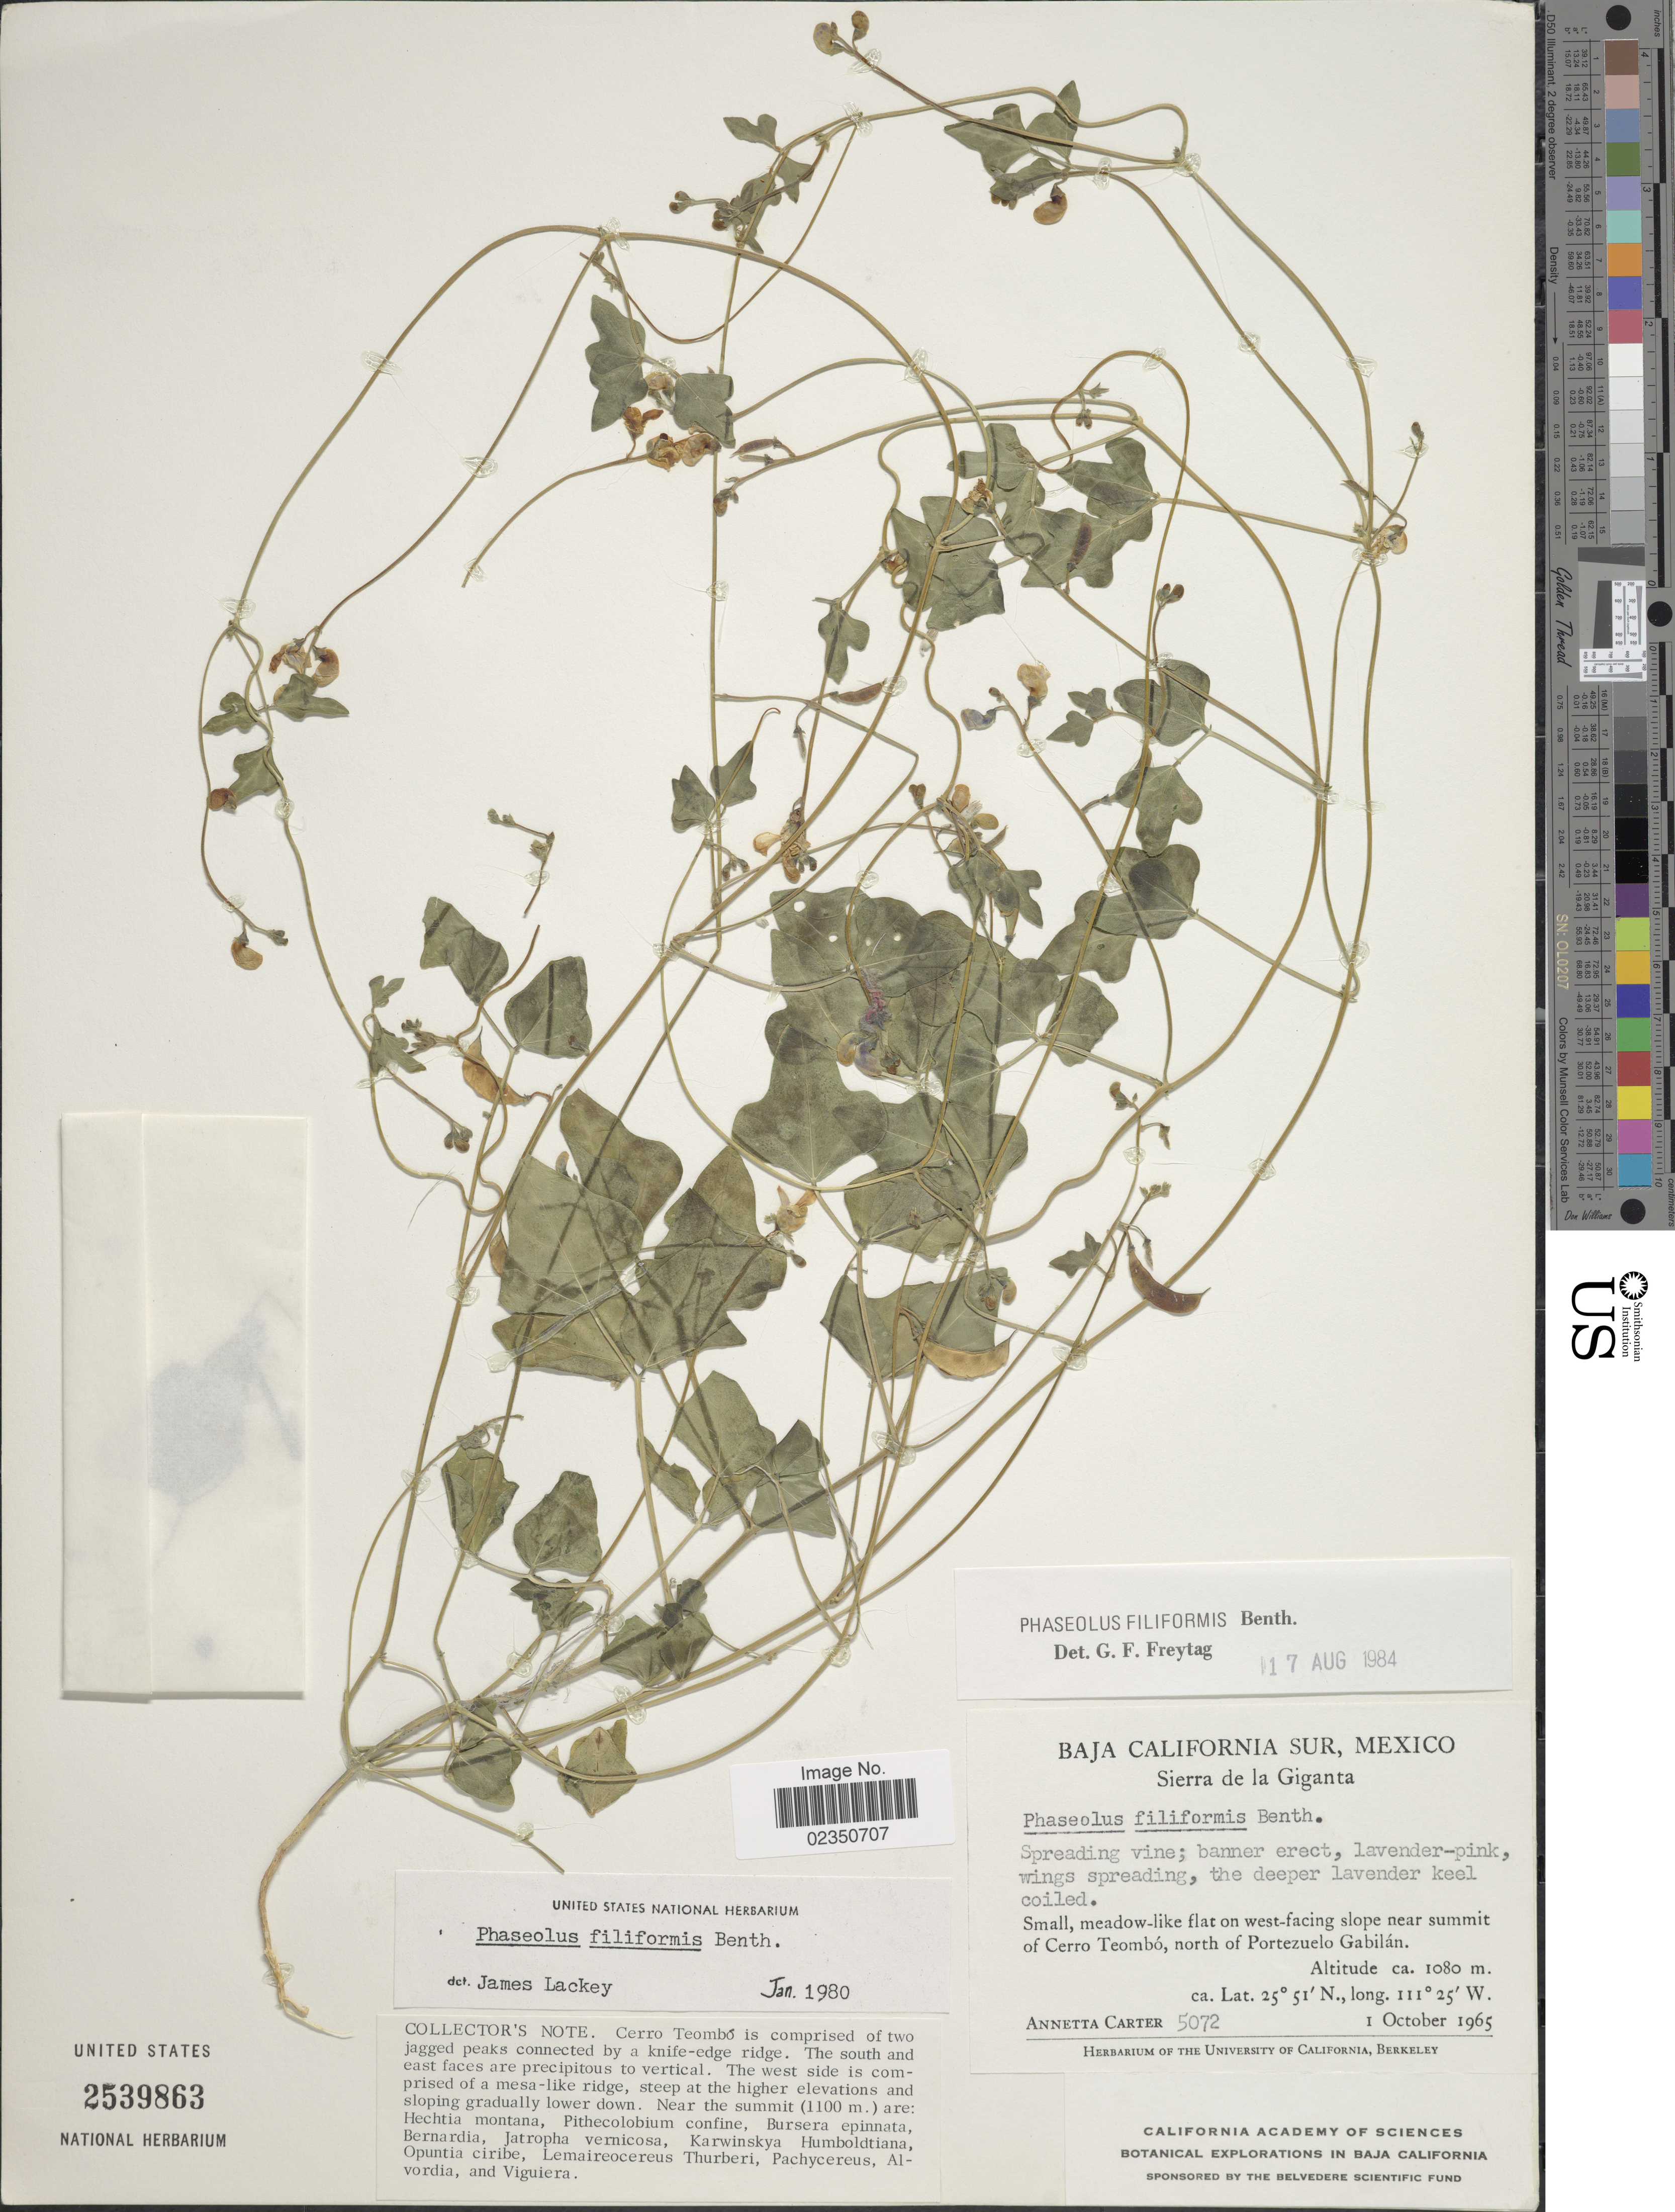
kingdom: Plantae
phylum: Tracheophyta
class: Magnoliopsida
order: Fabales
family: Fabaceae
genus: Phaseolus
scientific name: Phaseolus filiformis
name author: Benth.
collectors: A. Carter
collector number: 5072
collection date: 1965-10-01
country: Mexico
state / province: Baja California Sur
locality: Sierra de la Giganta, small, meadow-like flat on west-facing slope near summit of Cerro Teombo, north of Portezuelo Gabilan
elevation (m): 1080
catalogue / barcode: US 2539863